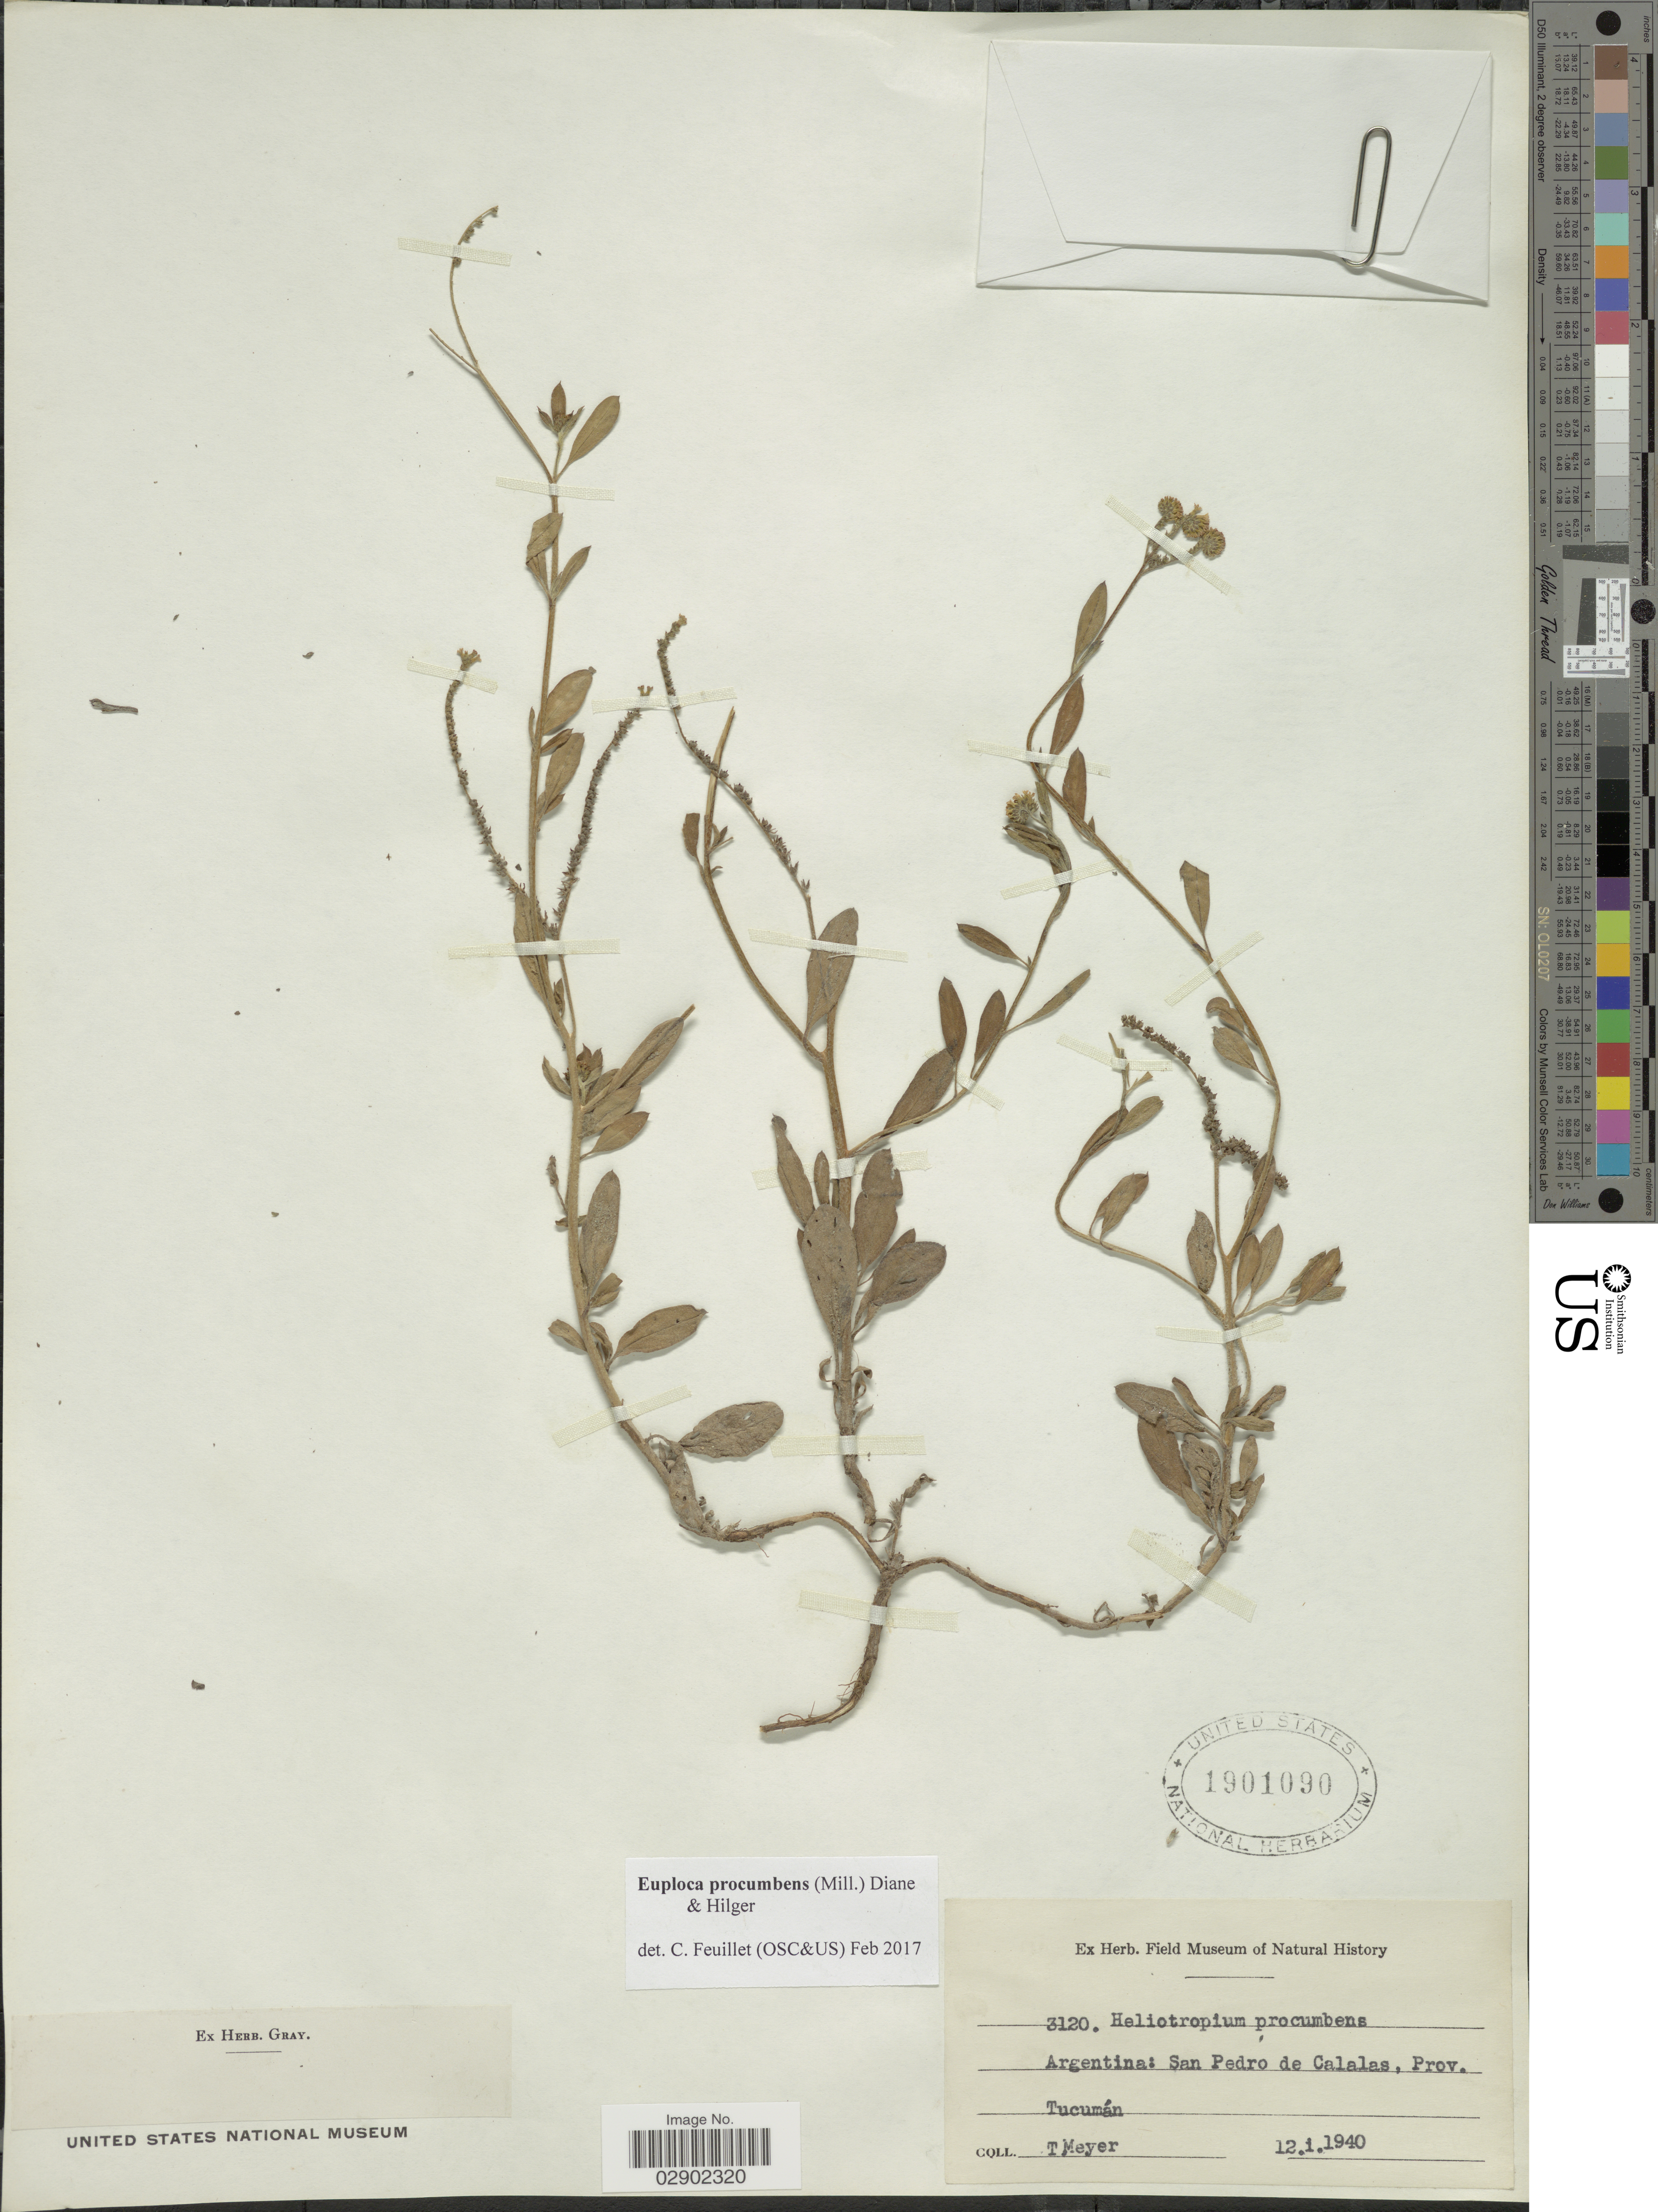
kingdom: Plantae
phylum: Tracheophyta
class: Magnoliopsida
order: Boraginales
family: Heliotropiaceae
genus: Euploca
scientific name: Euploca procumbens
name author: (Mill.) Diane & Hilger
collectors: T. Meyer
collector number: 3120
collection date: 1940-01-12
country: Argentina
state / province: Tucuman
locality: San Pedro de Calalas, Prov. Tucumán.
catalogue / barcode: US 1901090